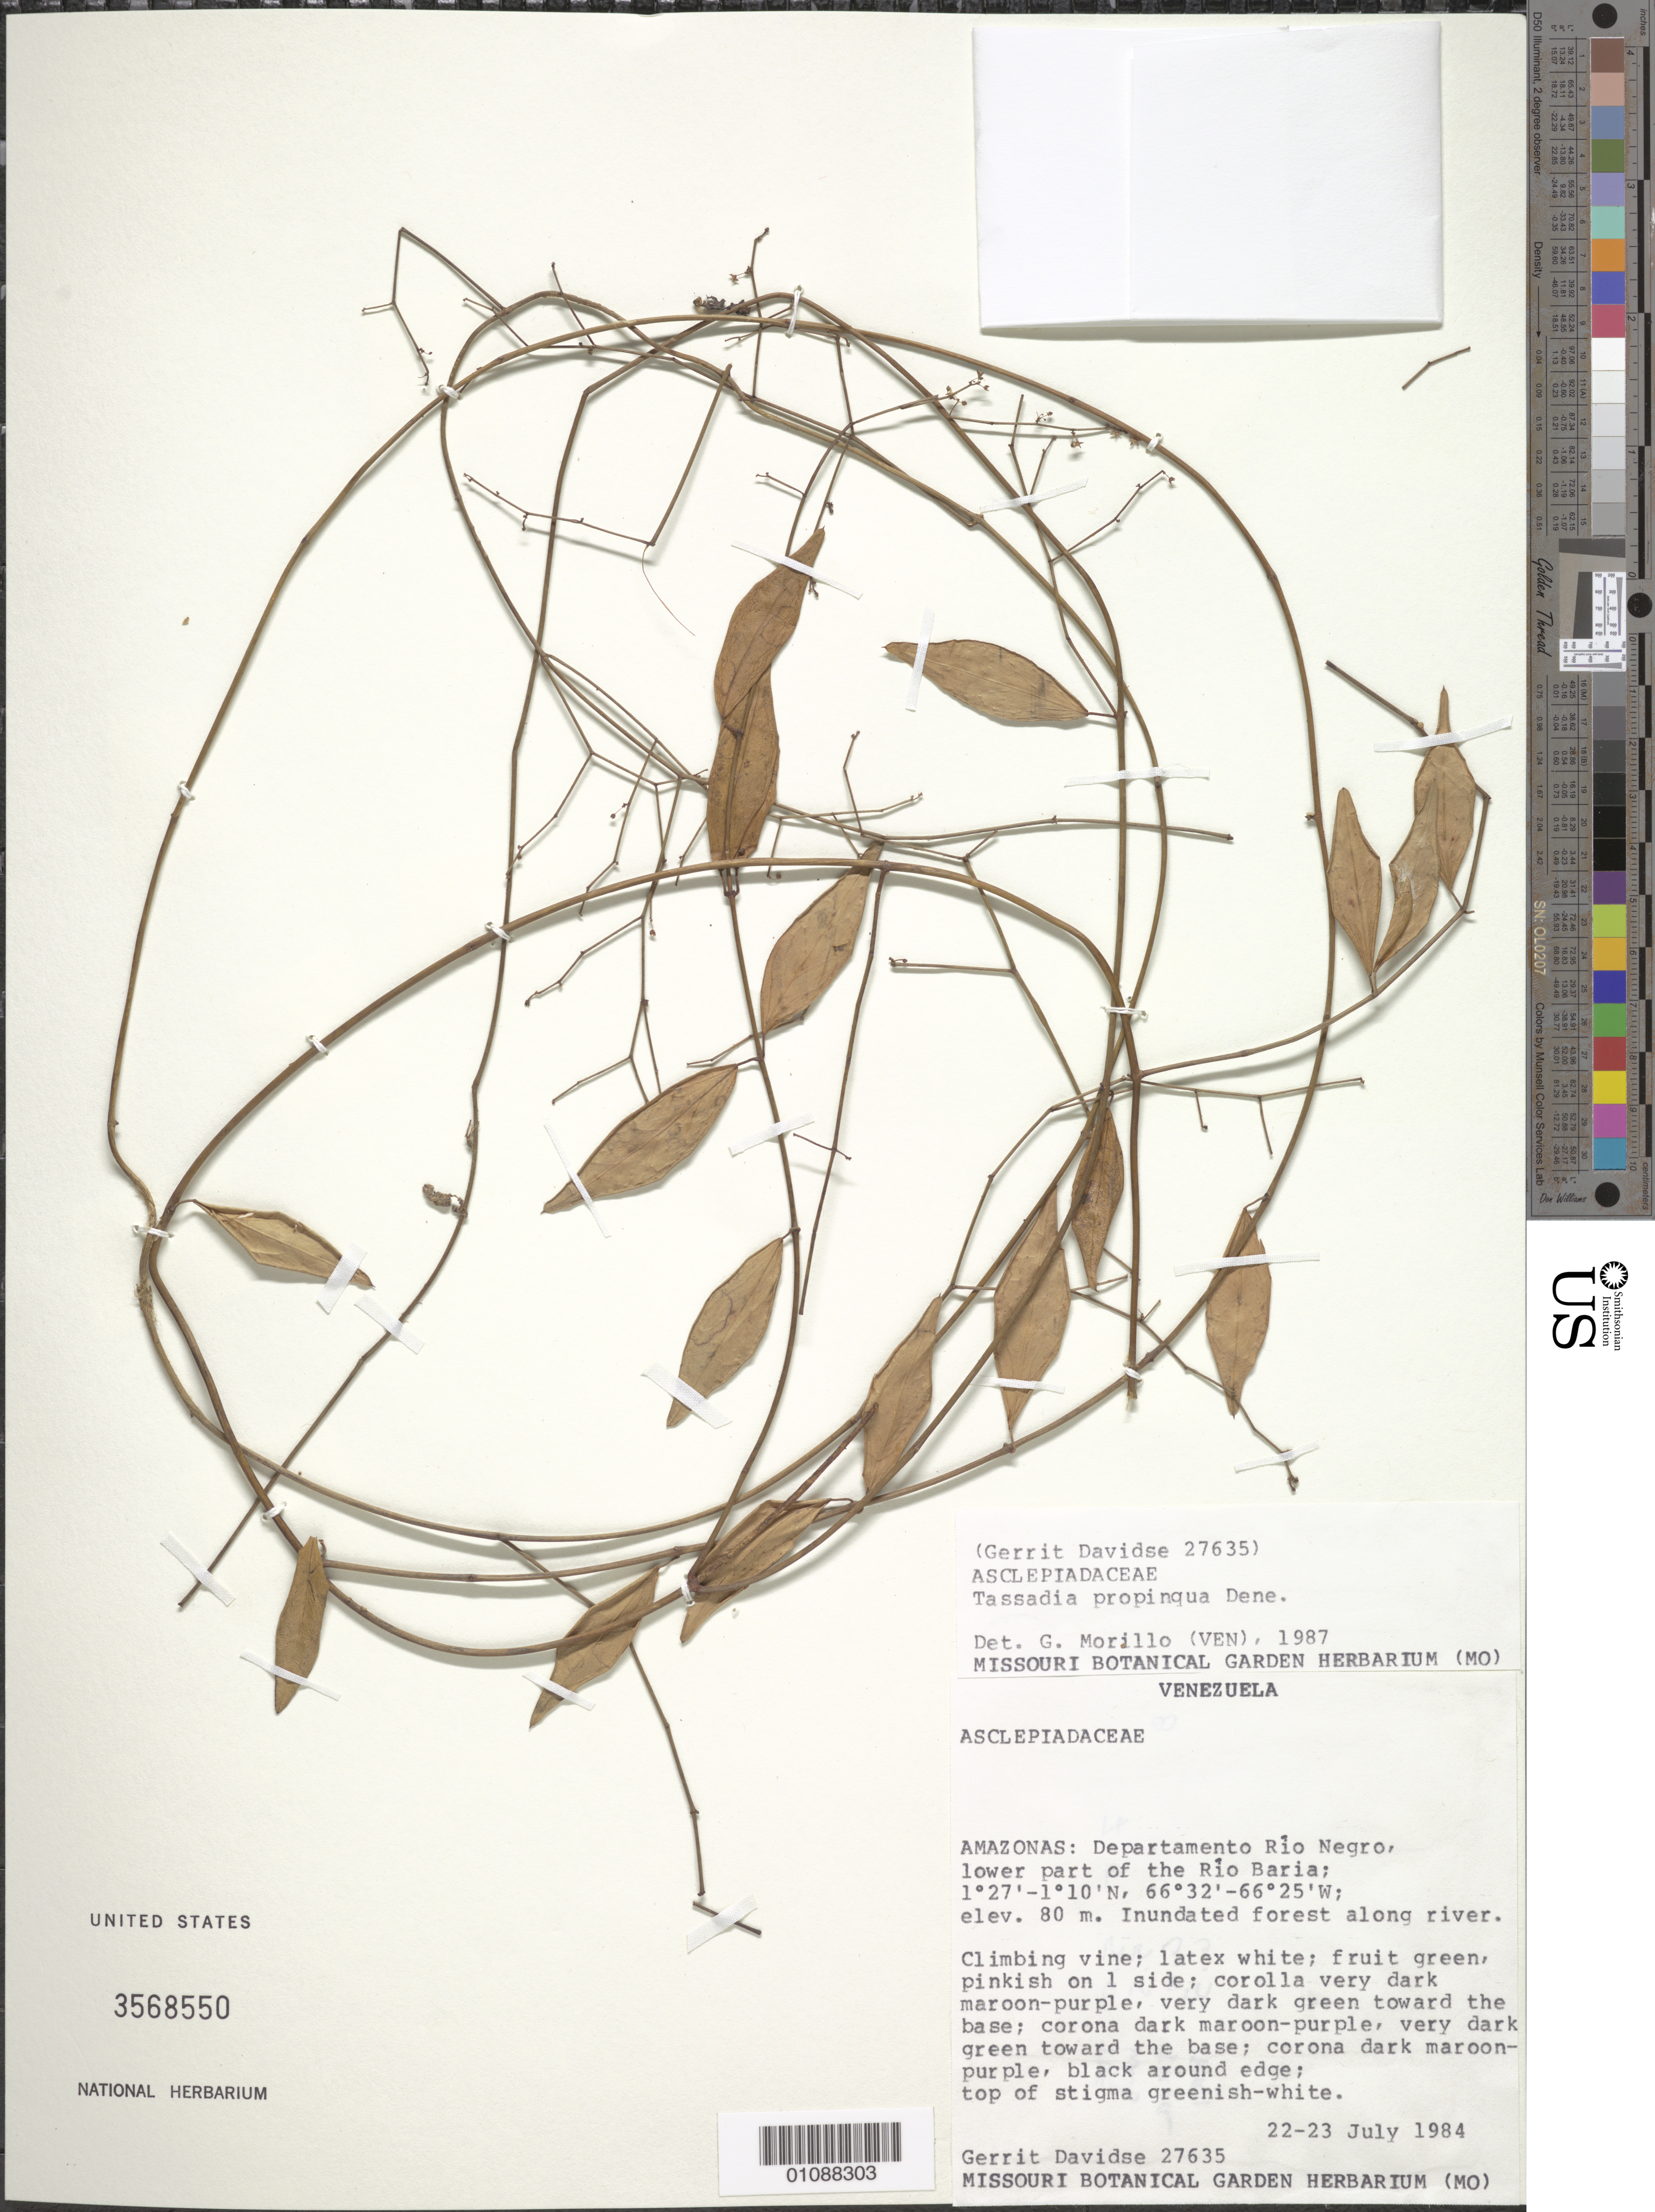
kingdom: Plantae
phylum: Tracheophyta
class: Magnoliopsida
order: Gentianales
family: Apocynaceae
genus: Tassadia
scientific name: Tassadia propinqua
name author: Decne.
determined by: Morillo, G. N.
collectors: G. Davidse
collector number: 27635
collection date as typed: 22-Jul-84 to 23-Jul-84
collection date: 1984-07-22/1984-07-23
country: Venezuela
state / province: Amazonas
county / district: Río Negro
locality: Río Baria, lower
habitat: Inundated forest along river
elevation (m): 80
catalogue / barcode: US 3568550